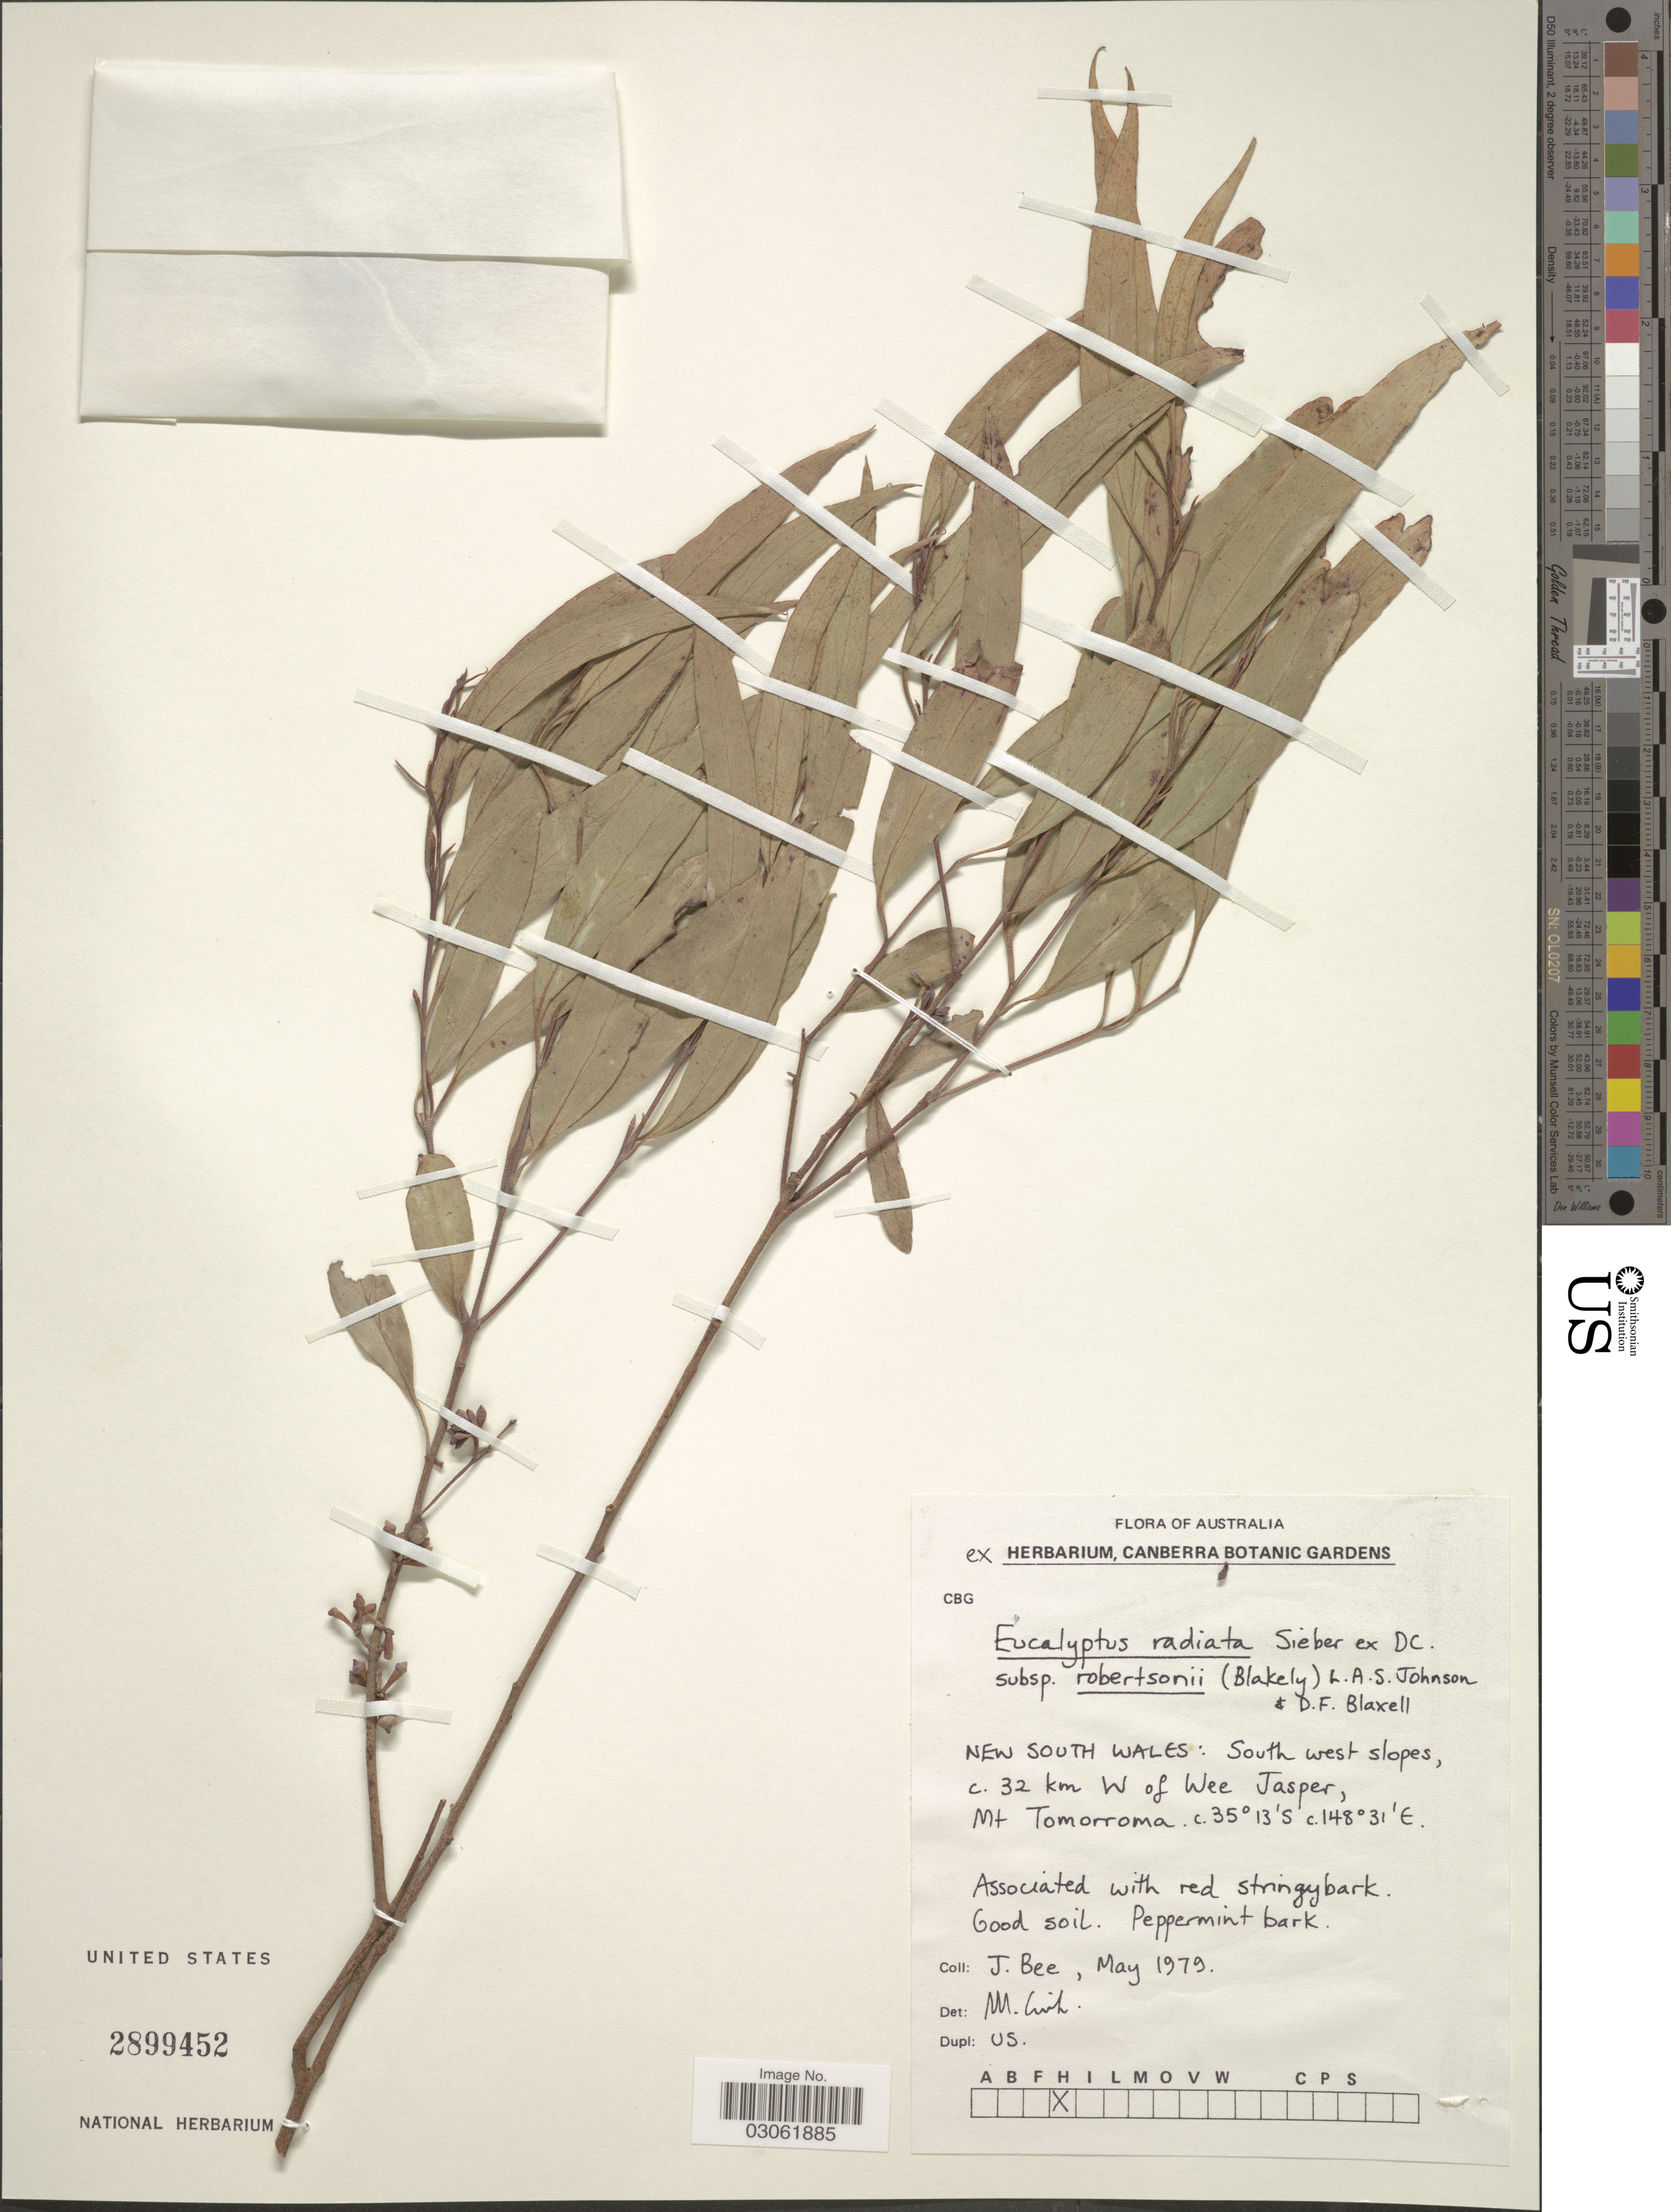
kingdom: Plantae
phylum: Tracheophyta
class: Magnoliopsida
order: Myrtales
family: Myrtaceae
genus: Eucalyptus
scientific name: Eucalyptus radiata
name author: Sieber ex DC.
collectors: J. Bee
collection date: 1979-05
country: Australia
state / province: New South Wales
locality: South west-slopes, c. 32 km W of Wee Jasper, Mt Tomorroma.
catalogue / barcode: US 2899452